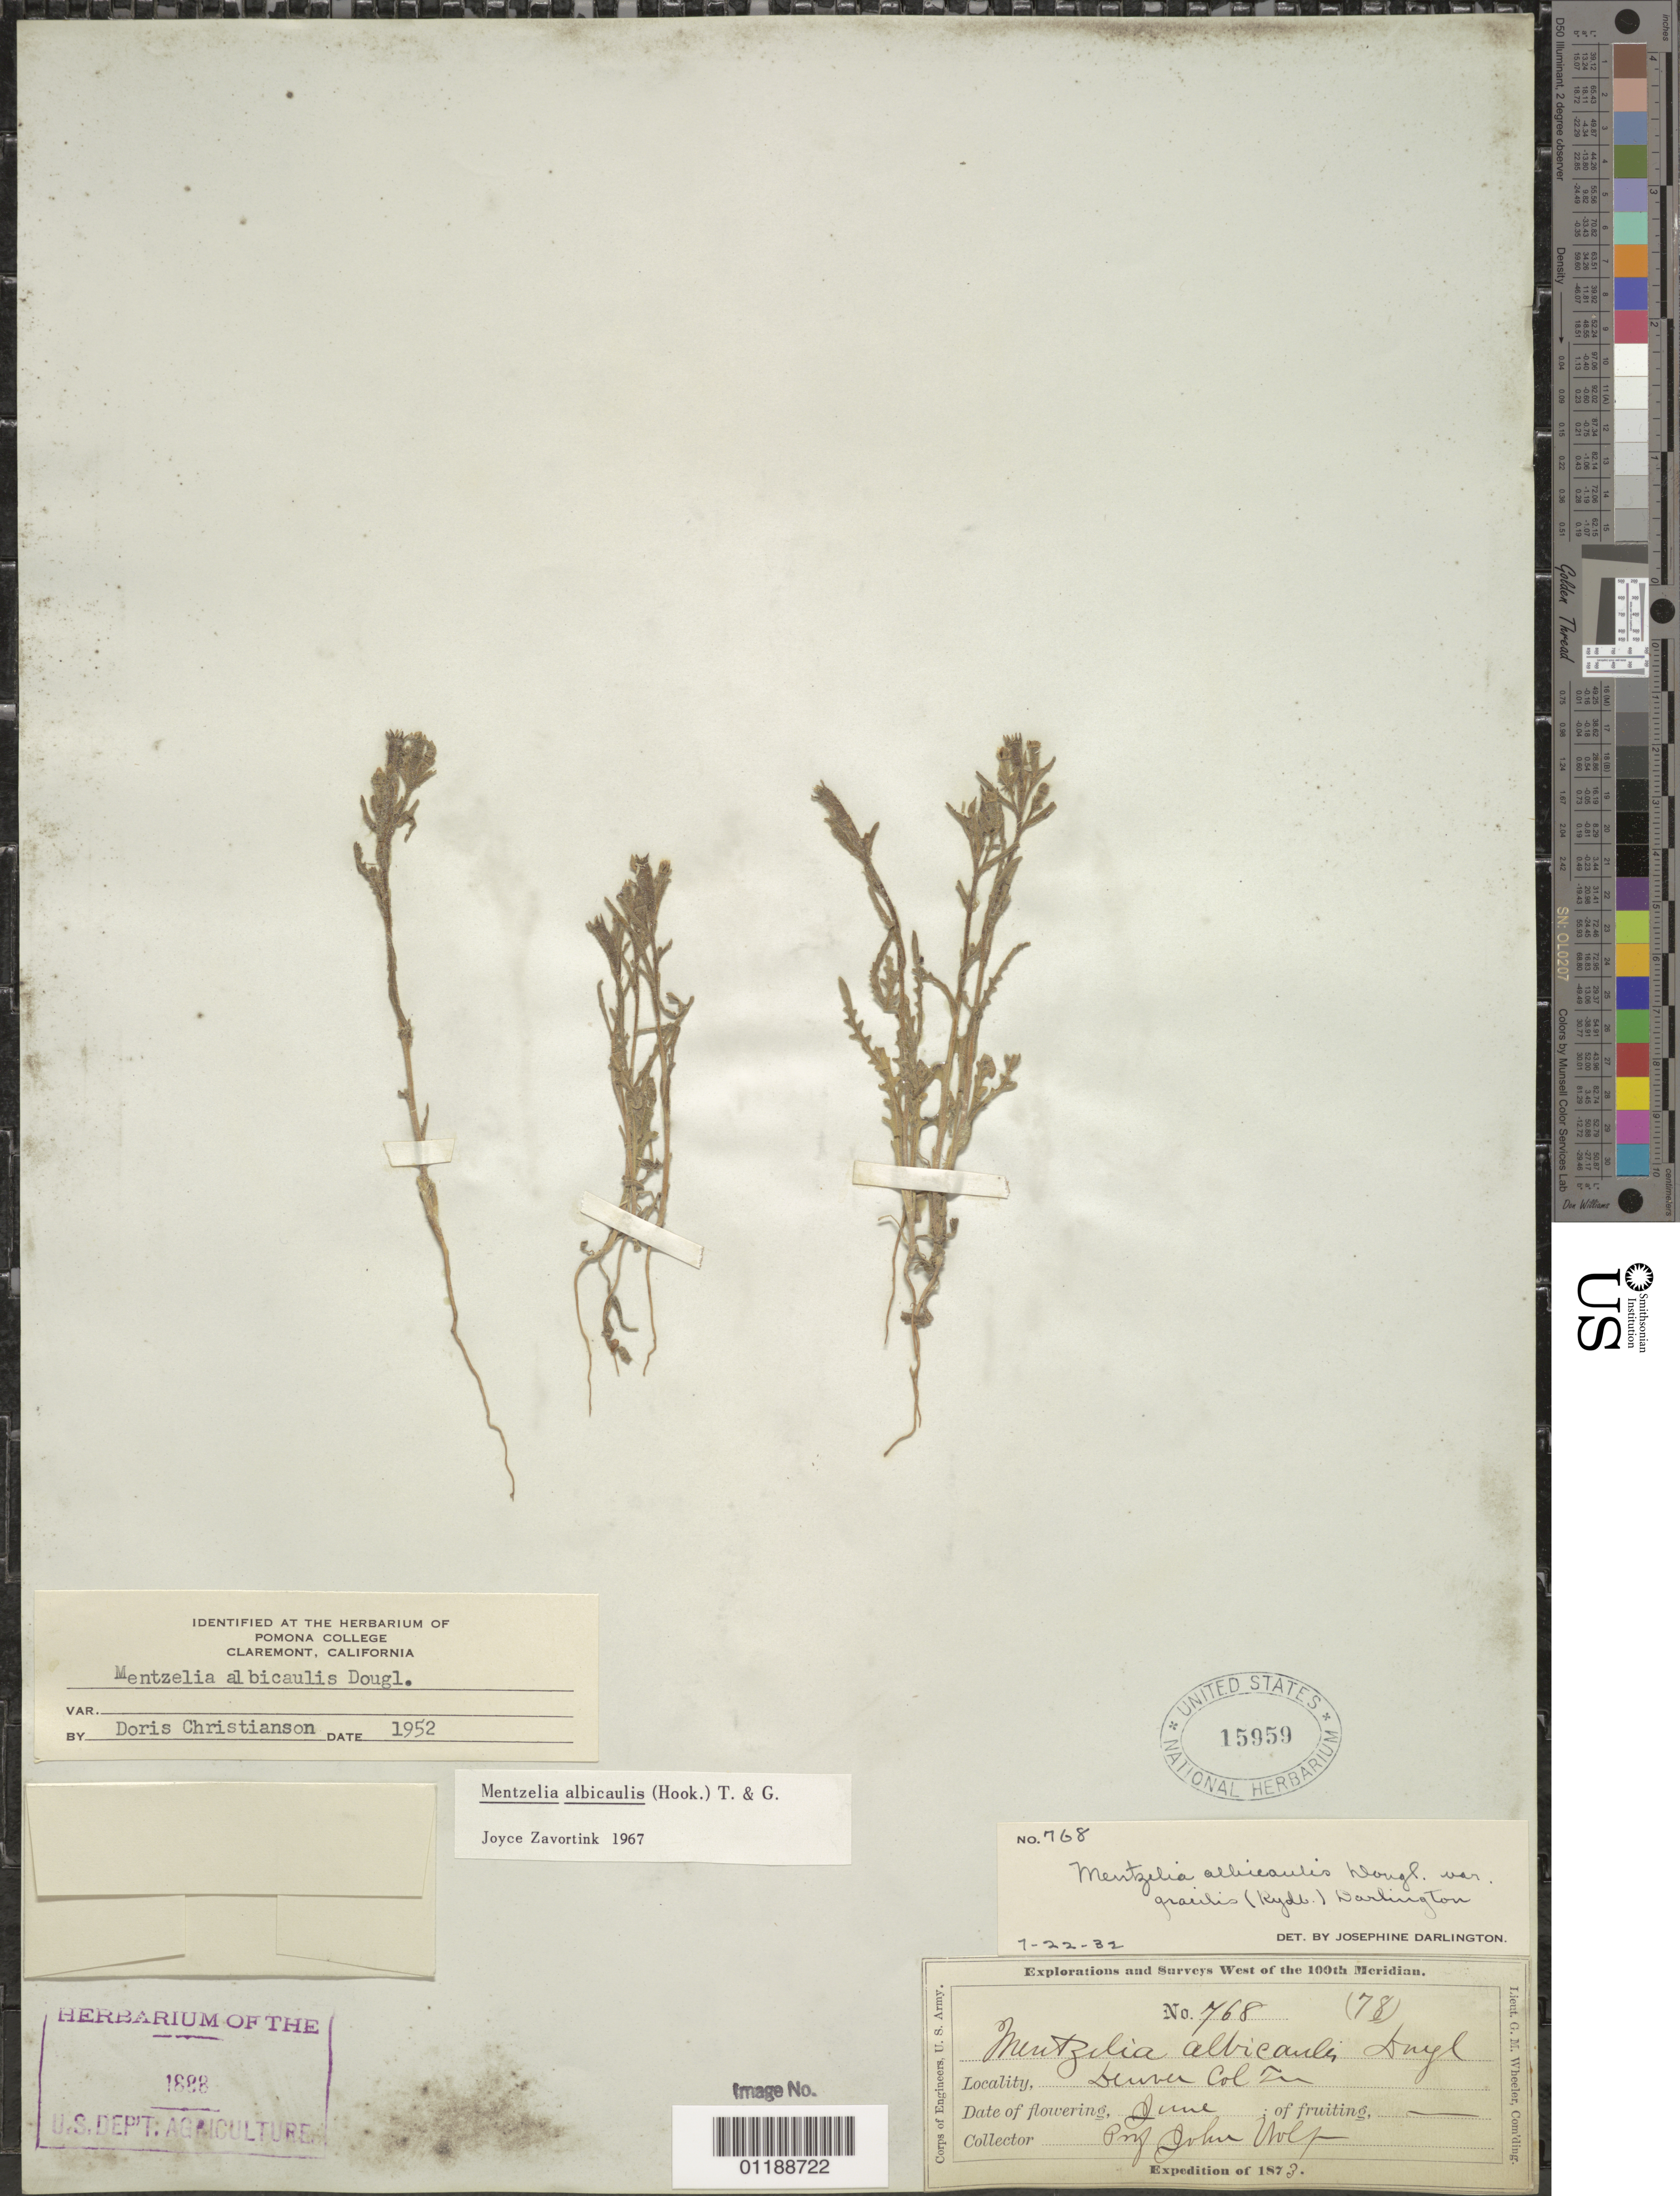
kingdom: Plantae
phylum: Tracheophyta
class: Magnoliopsida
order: Cornales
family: Loasaceae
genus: Mentzelia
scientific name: Mentzelia albicaulis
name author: (Douglas ex Hook.) Douglas ex Torr. & A. Gray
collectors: J. Wolf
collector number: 768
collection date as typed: Jun1873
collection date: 1873-06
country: United States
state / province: Colorado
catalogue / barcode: US 15959